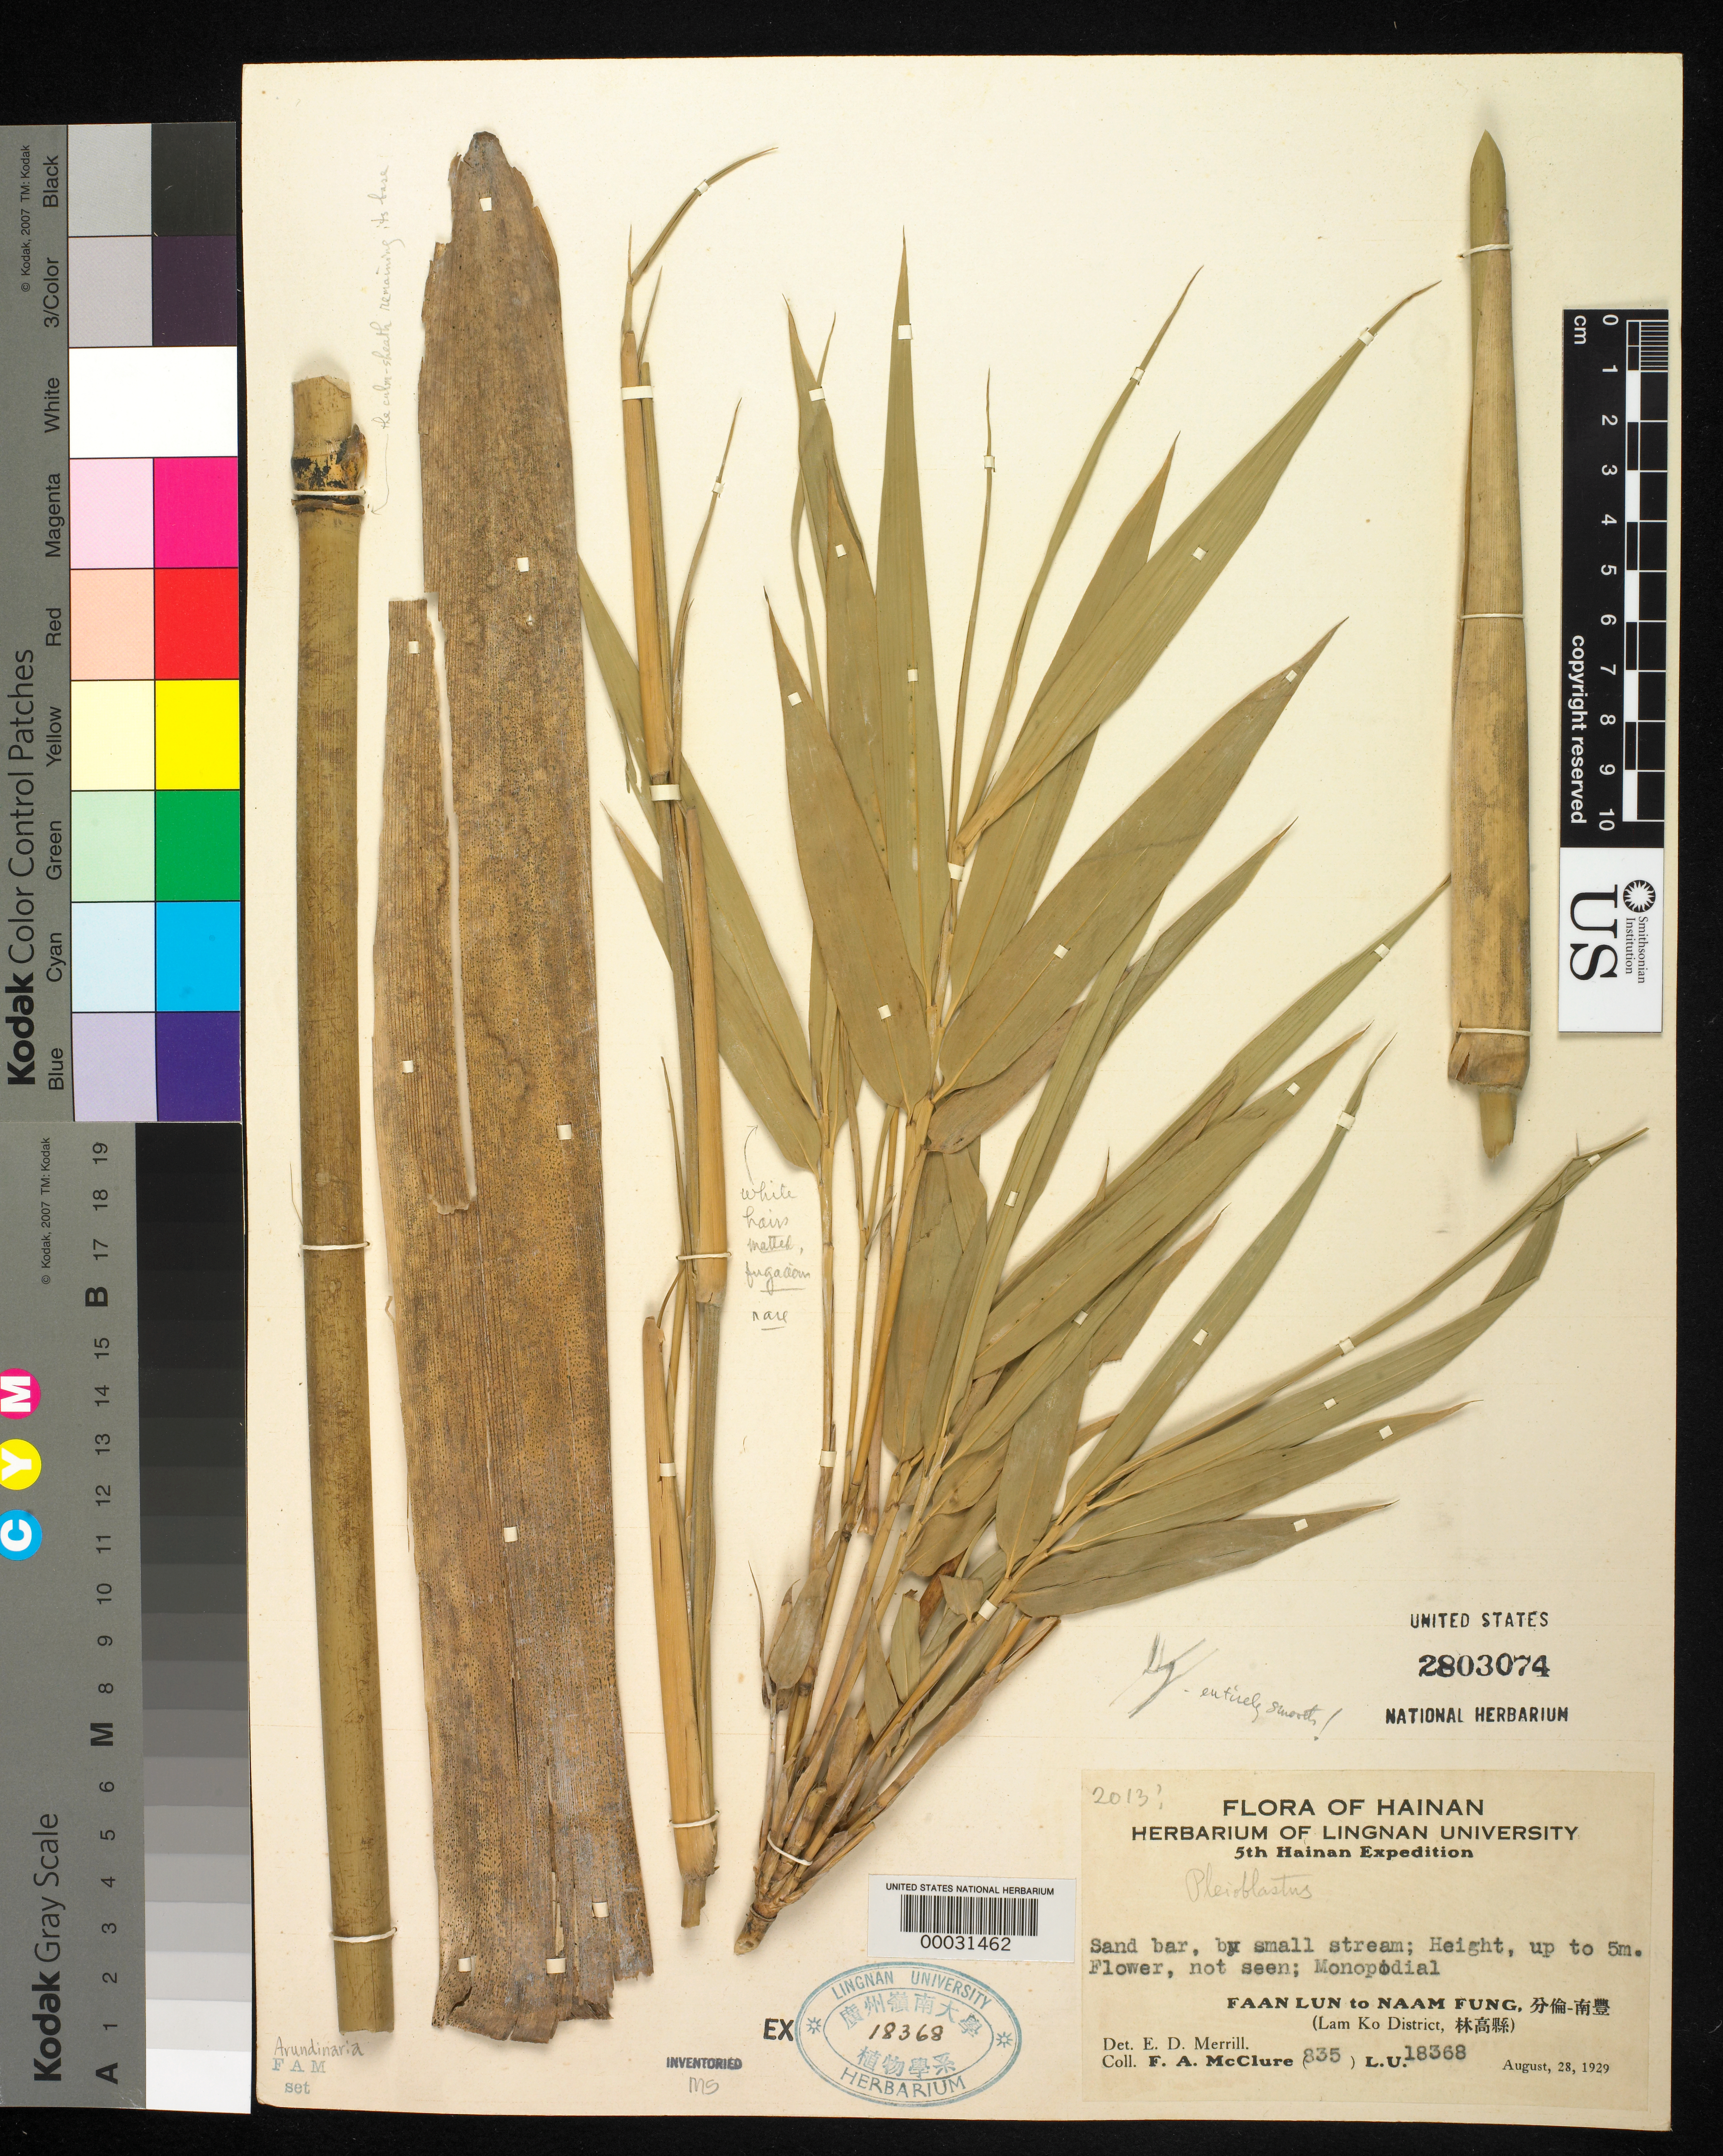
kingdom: Plantae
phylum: Tracheophyta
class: Liliopsida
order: Poales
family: Poaceae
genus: Arundinaria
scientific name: Arundinaria sp.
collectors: F. A. McClure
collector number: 835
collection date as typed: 28 Aug 1929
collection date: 1929-08-28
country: China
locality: Faan lun, naan fung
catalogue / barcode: US 2803074